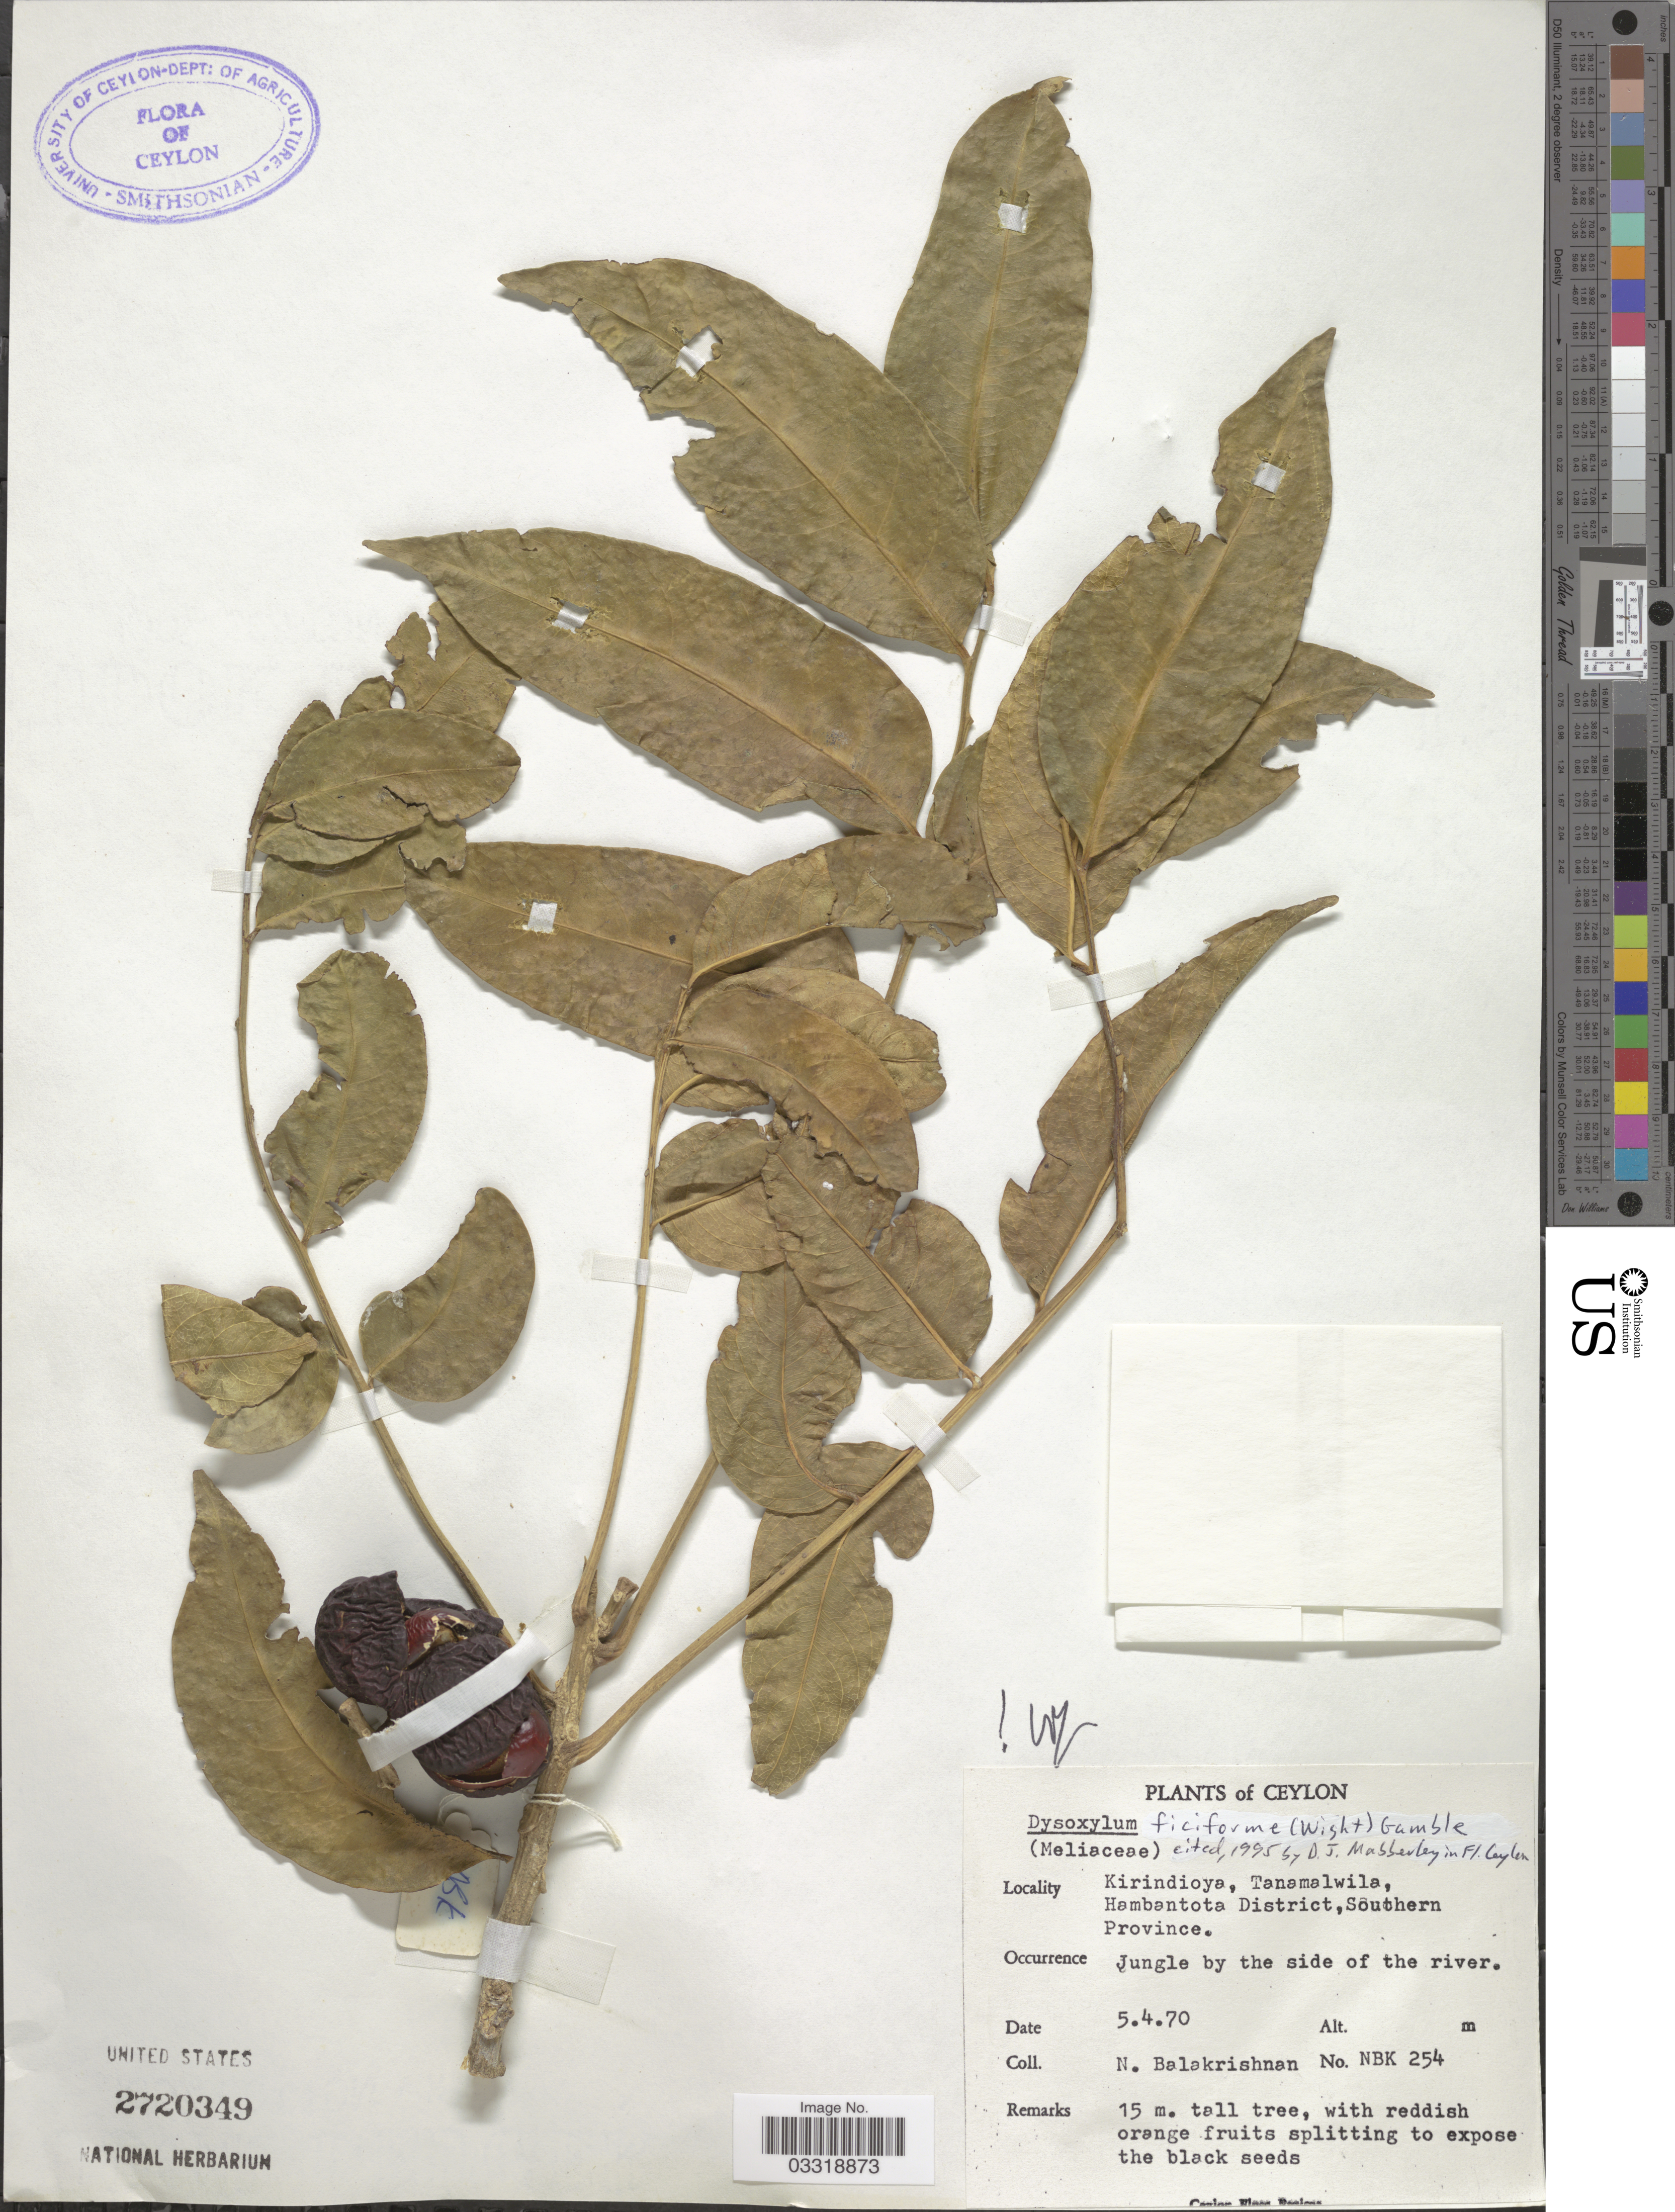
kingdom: Plantae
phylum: Tracheophyta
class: Magnoliopsida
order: Sapindales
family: Meliaceae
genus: Dysoxylum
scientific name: Dysoxylum gotadhora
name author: (Buch.-Ham.) Mabb.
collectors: N. Balakrishnan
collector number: NBK 254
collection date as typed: Transcribed d/m/y: 5/4/70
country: Sri Lanka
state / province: Southern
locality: Ceylon. Kirindioya, Tanamalwila, Hambantota District.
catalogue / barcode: US 2720349